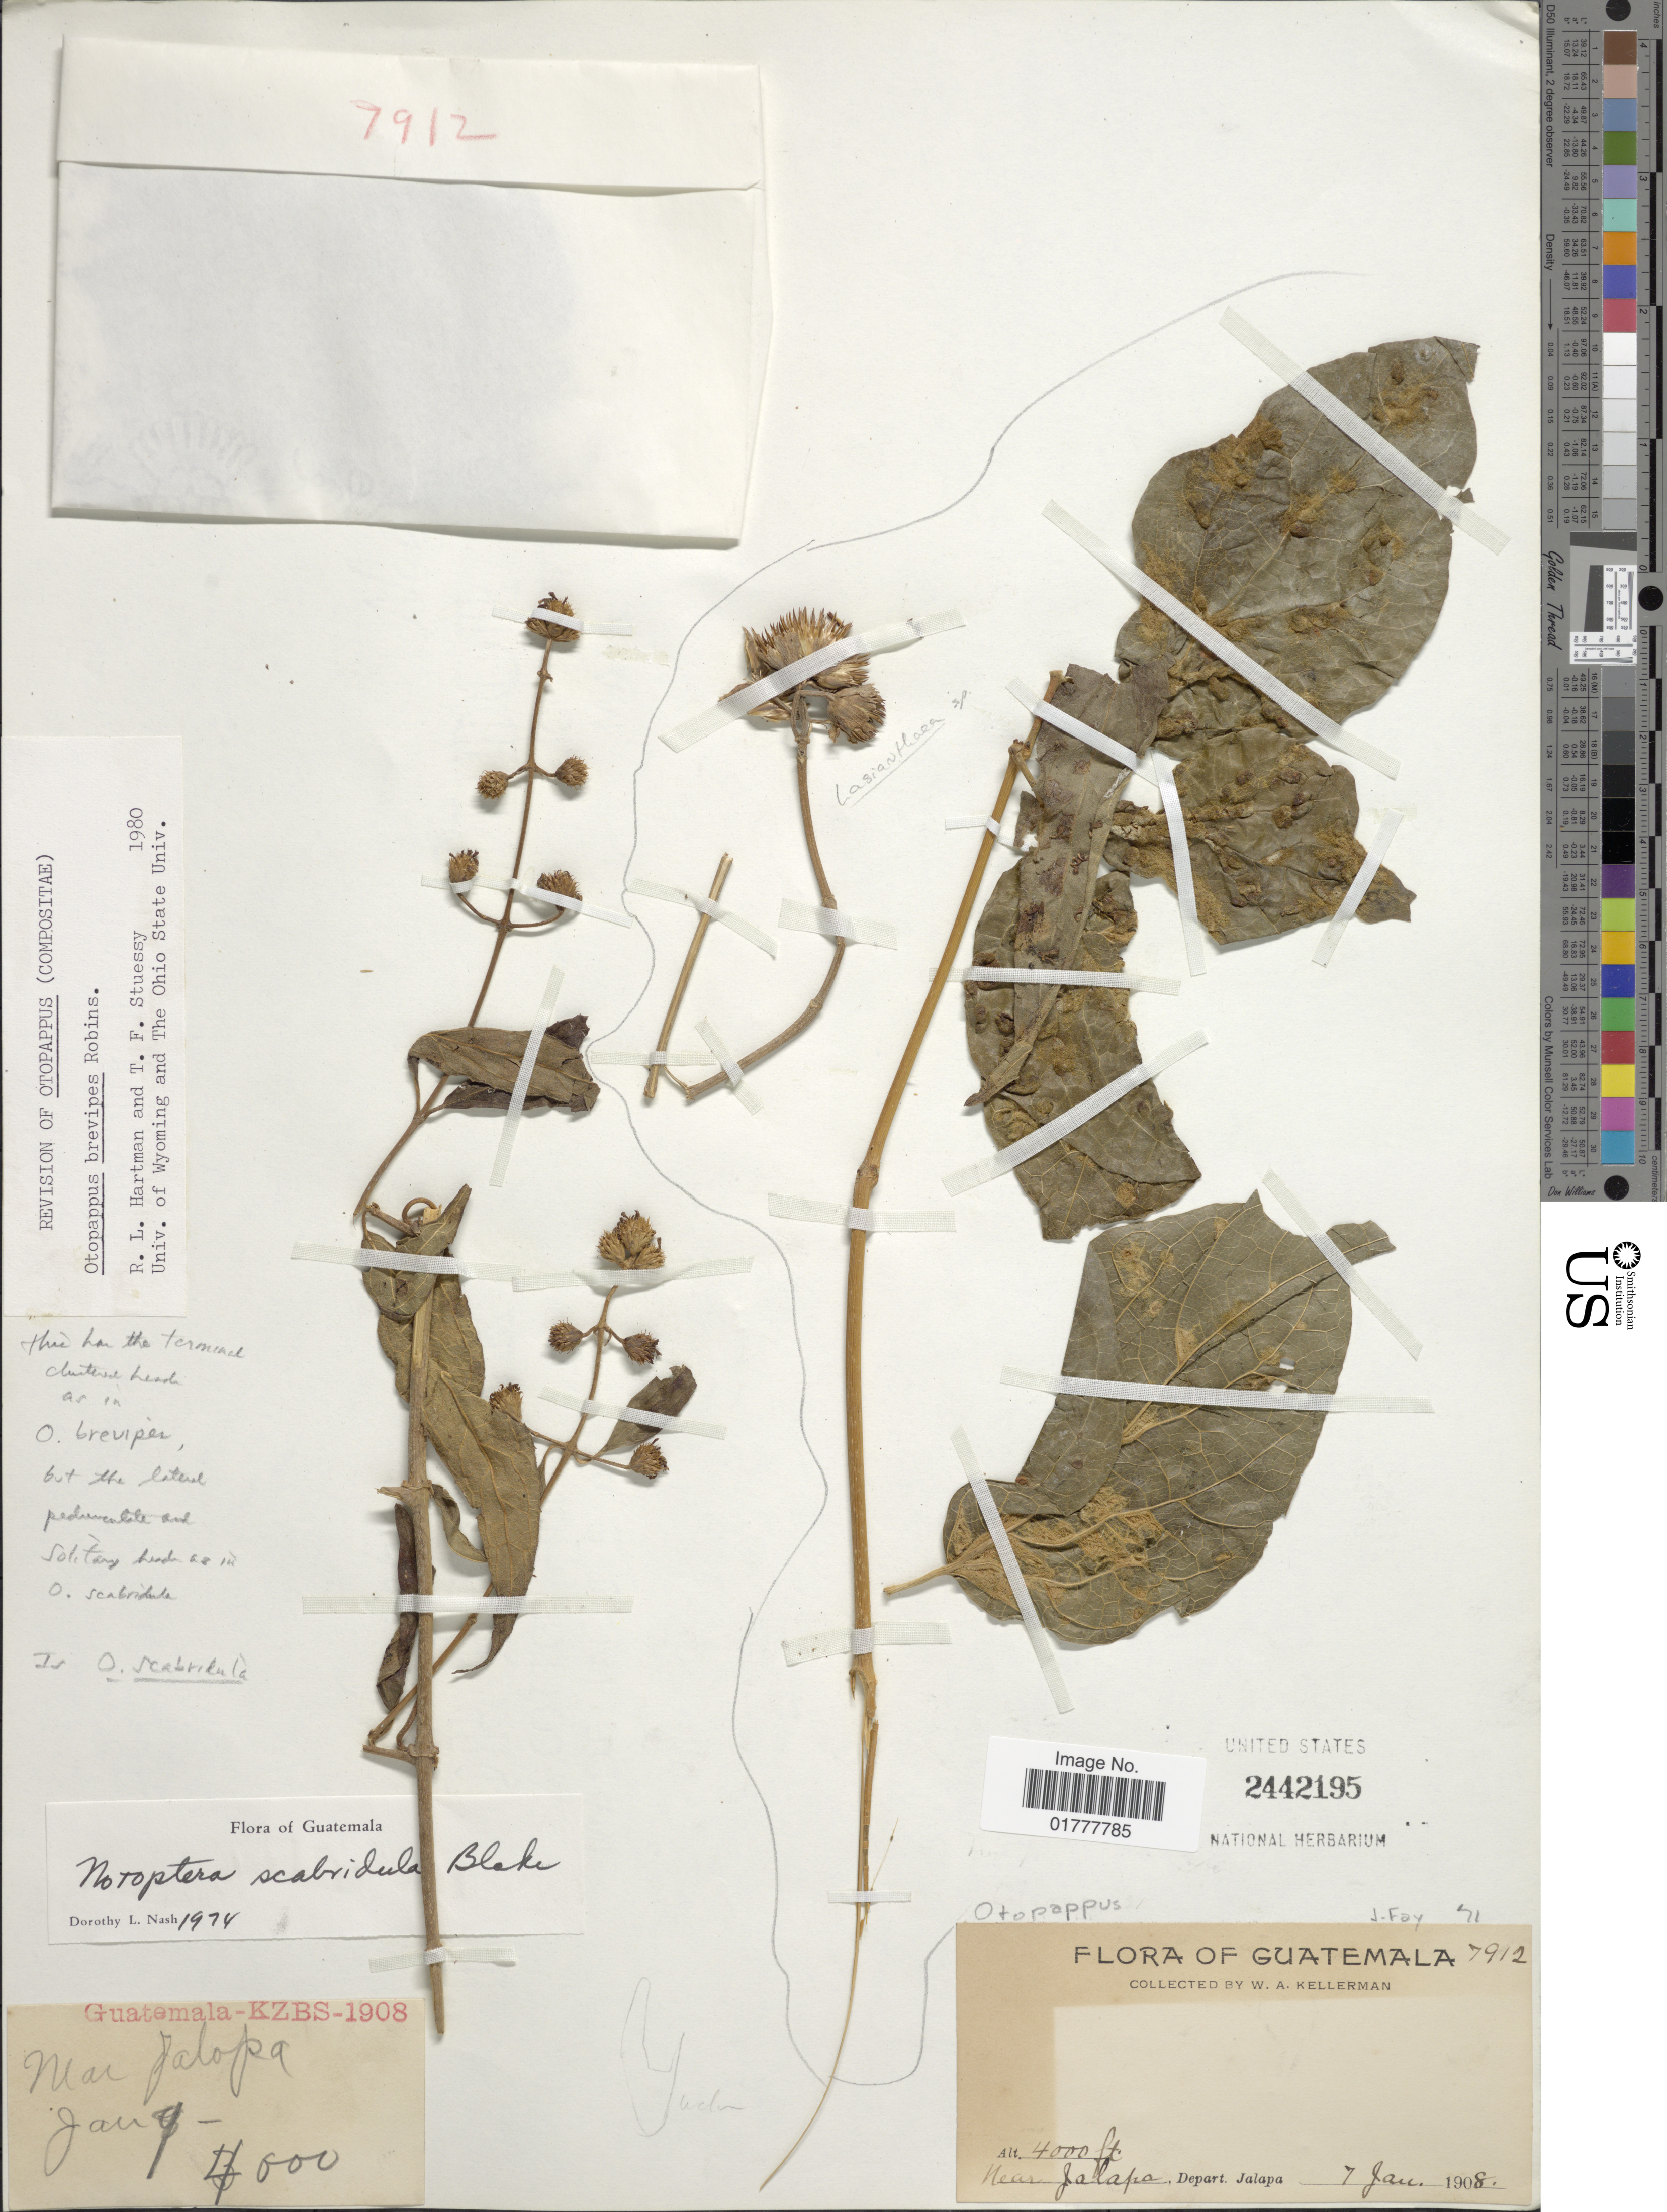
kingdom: Plantae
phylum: Tracheophyta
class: Magnoliopsida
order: Asterales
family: Asteraceae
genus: Otopappus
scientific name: Otopappus brevipes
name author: B.L. Rob.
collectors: W. Kellerman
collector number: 7912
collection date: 1908-01-07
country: Guatemala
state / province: Jalapa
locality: Near Jalapa, Depart. Jalapa.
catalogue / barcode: US 2442195